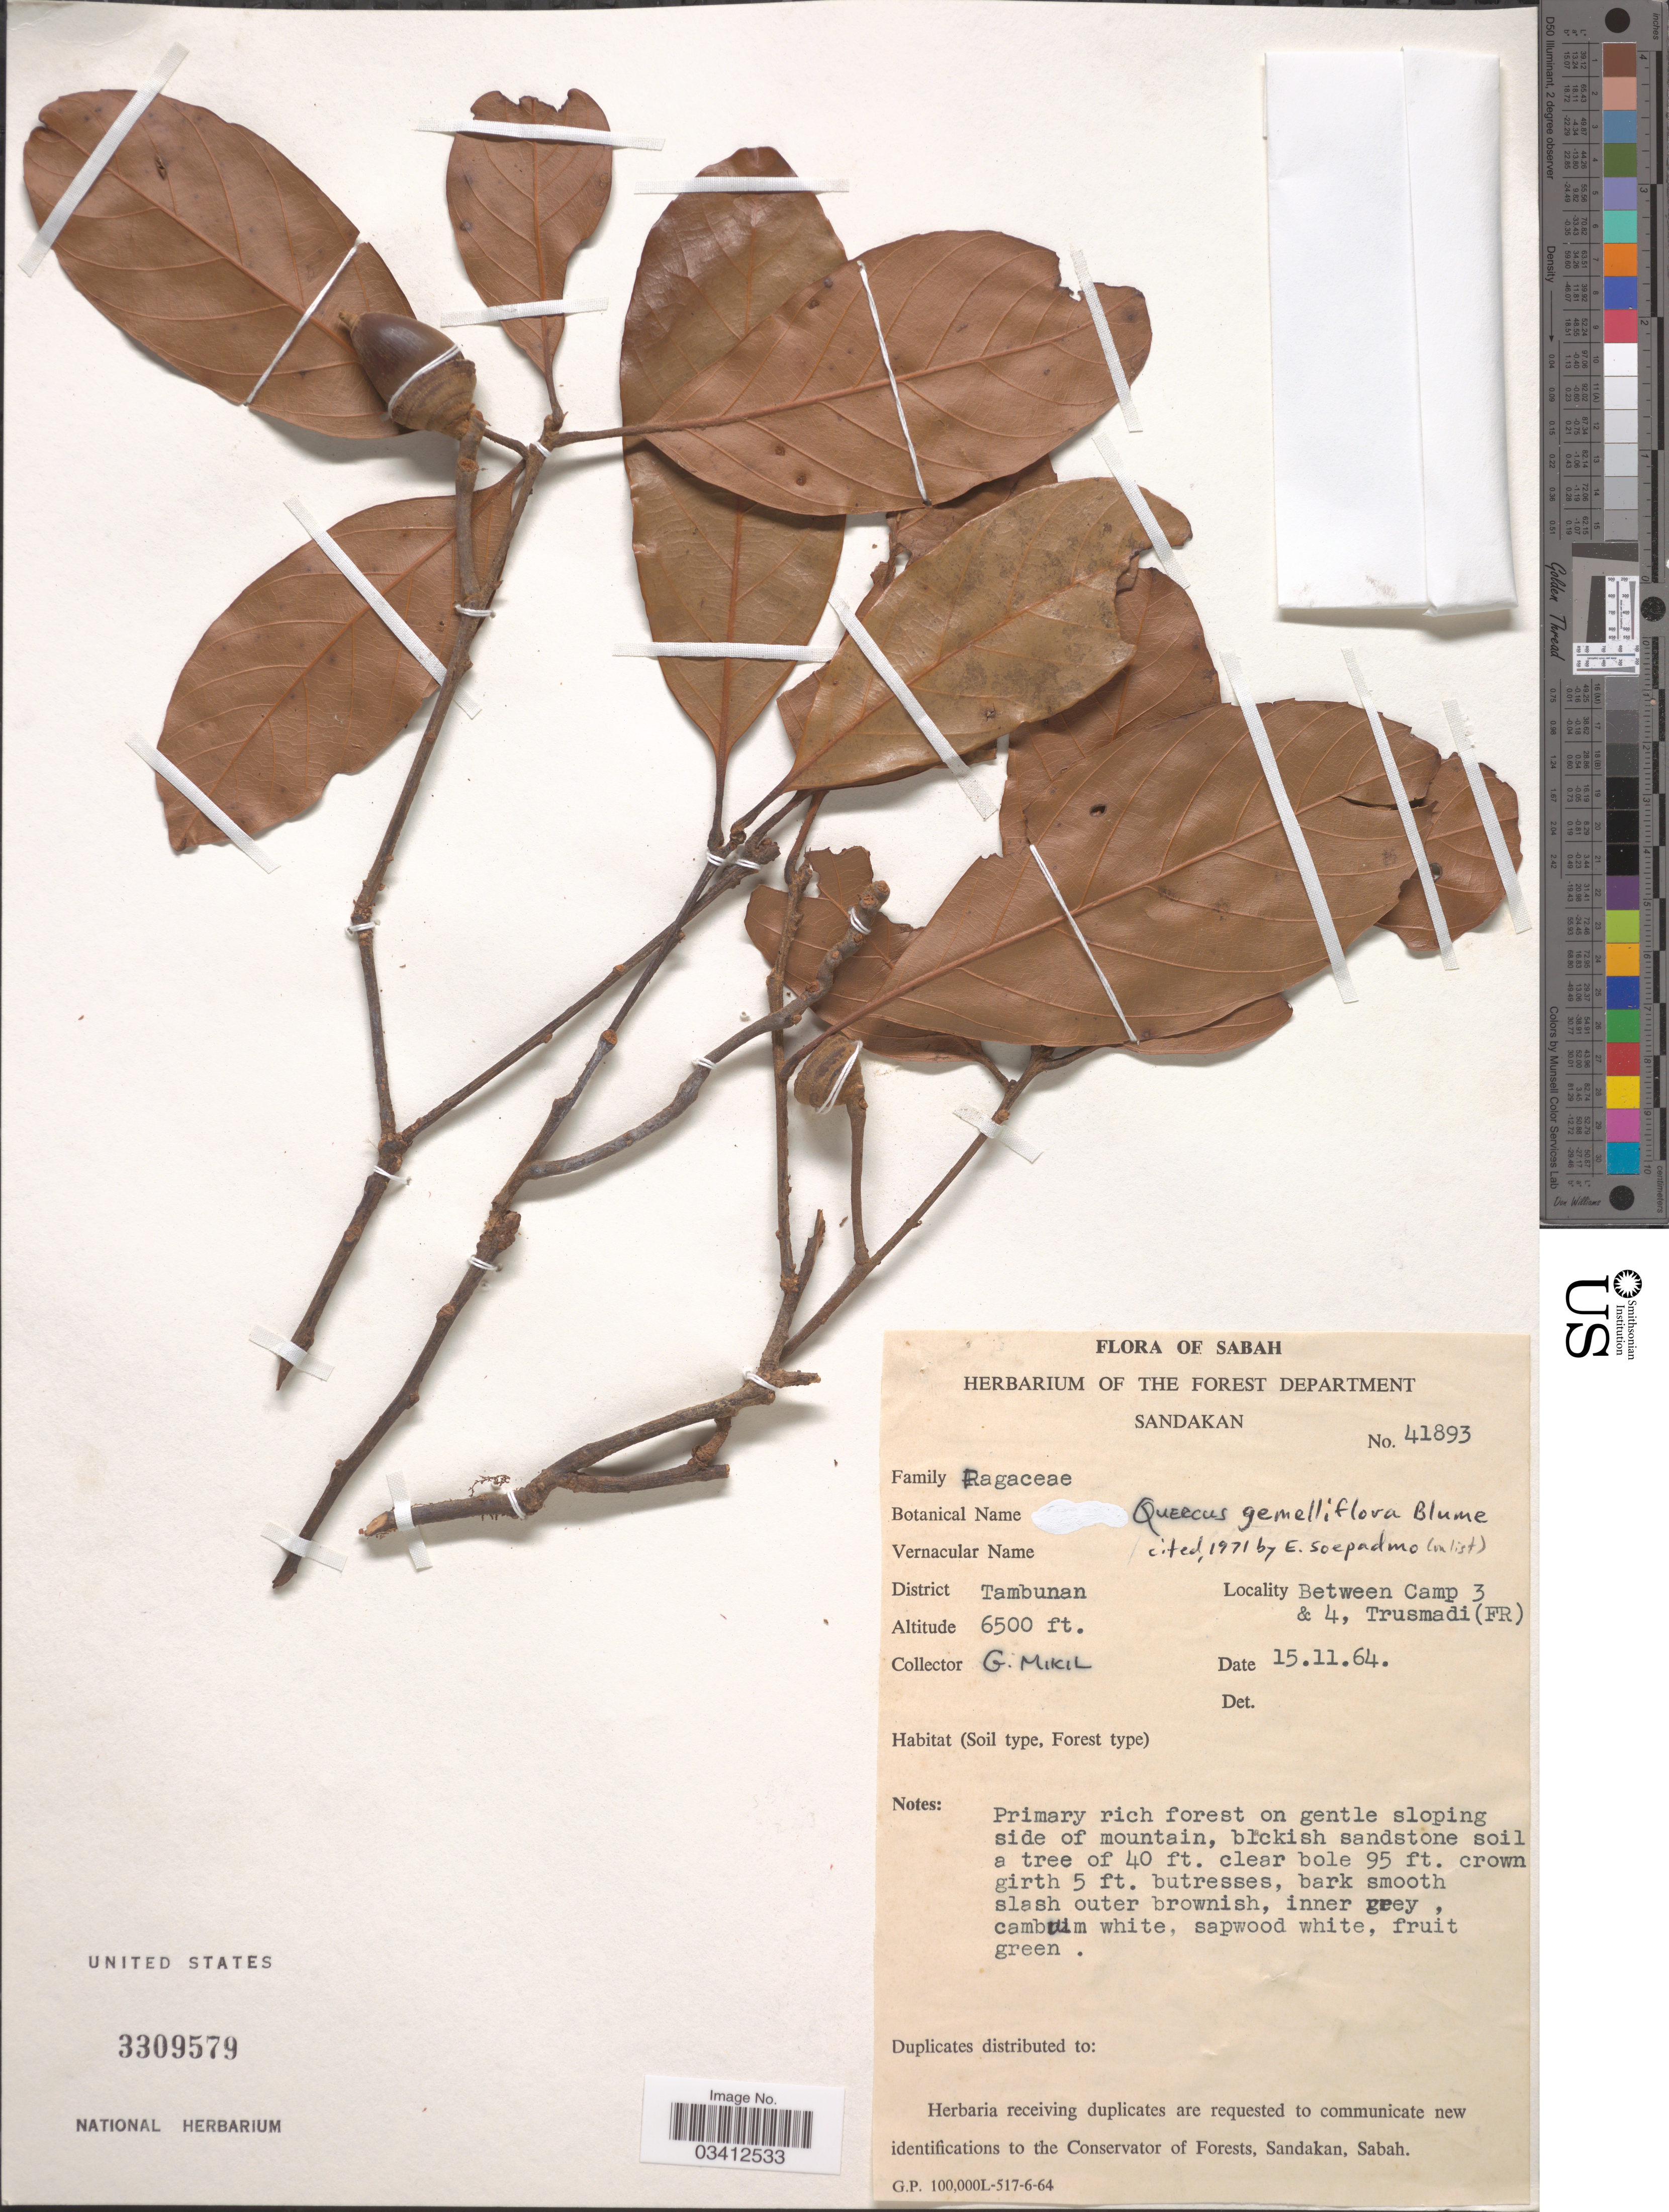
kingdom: Plantae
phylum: Tracheophyta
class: Magnoliopsida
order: Fagales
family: Fagaceae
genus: Quercus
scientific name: Quercus gemelliflora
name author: Blume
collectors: G. Mikil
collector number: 41893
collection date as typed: Transcribed d/m/y: 15/11/64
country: Malaysia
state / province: Sabah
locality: District Tambunan. Between Camp 3 & 4, Trusmadi (FR).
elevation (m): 1981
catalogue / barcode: US 3309579